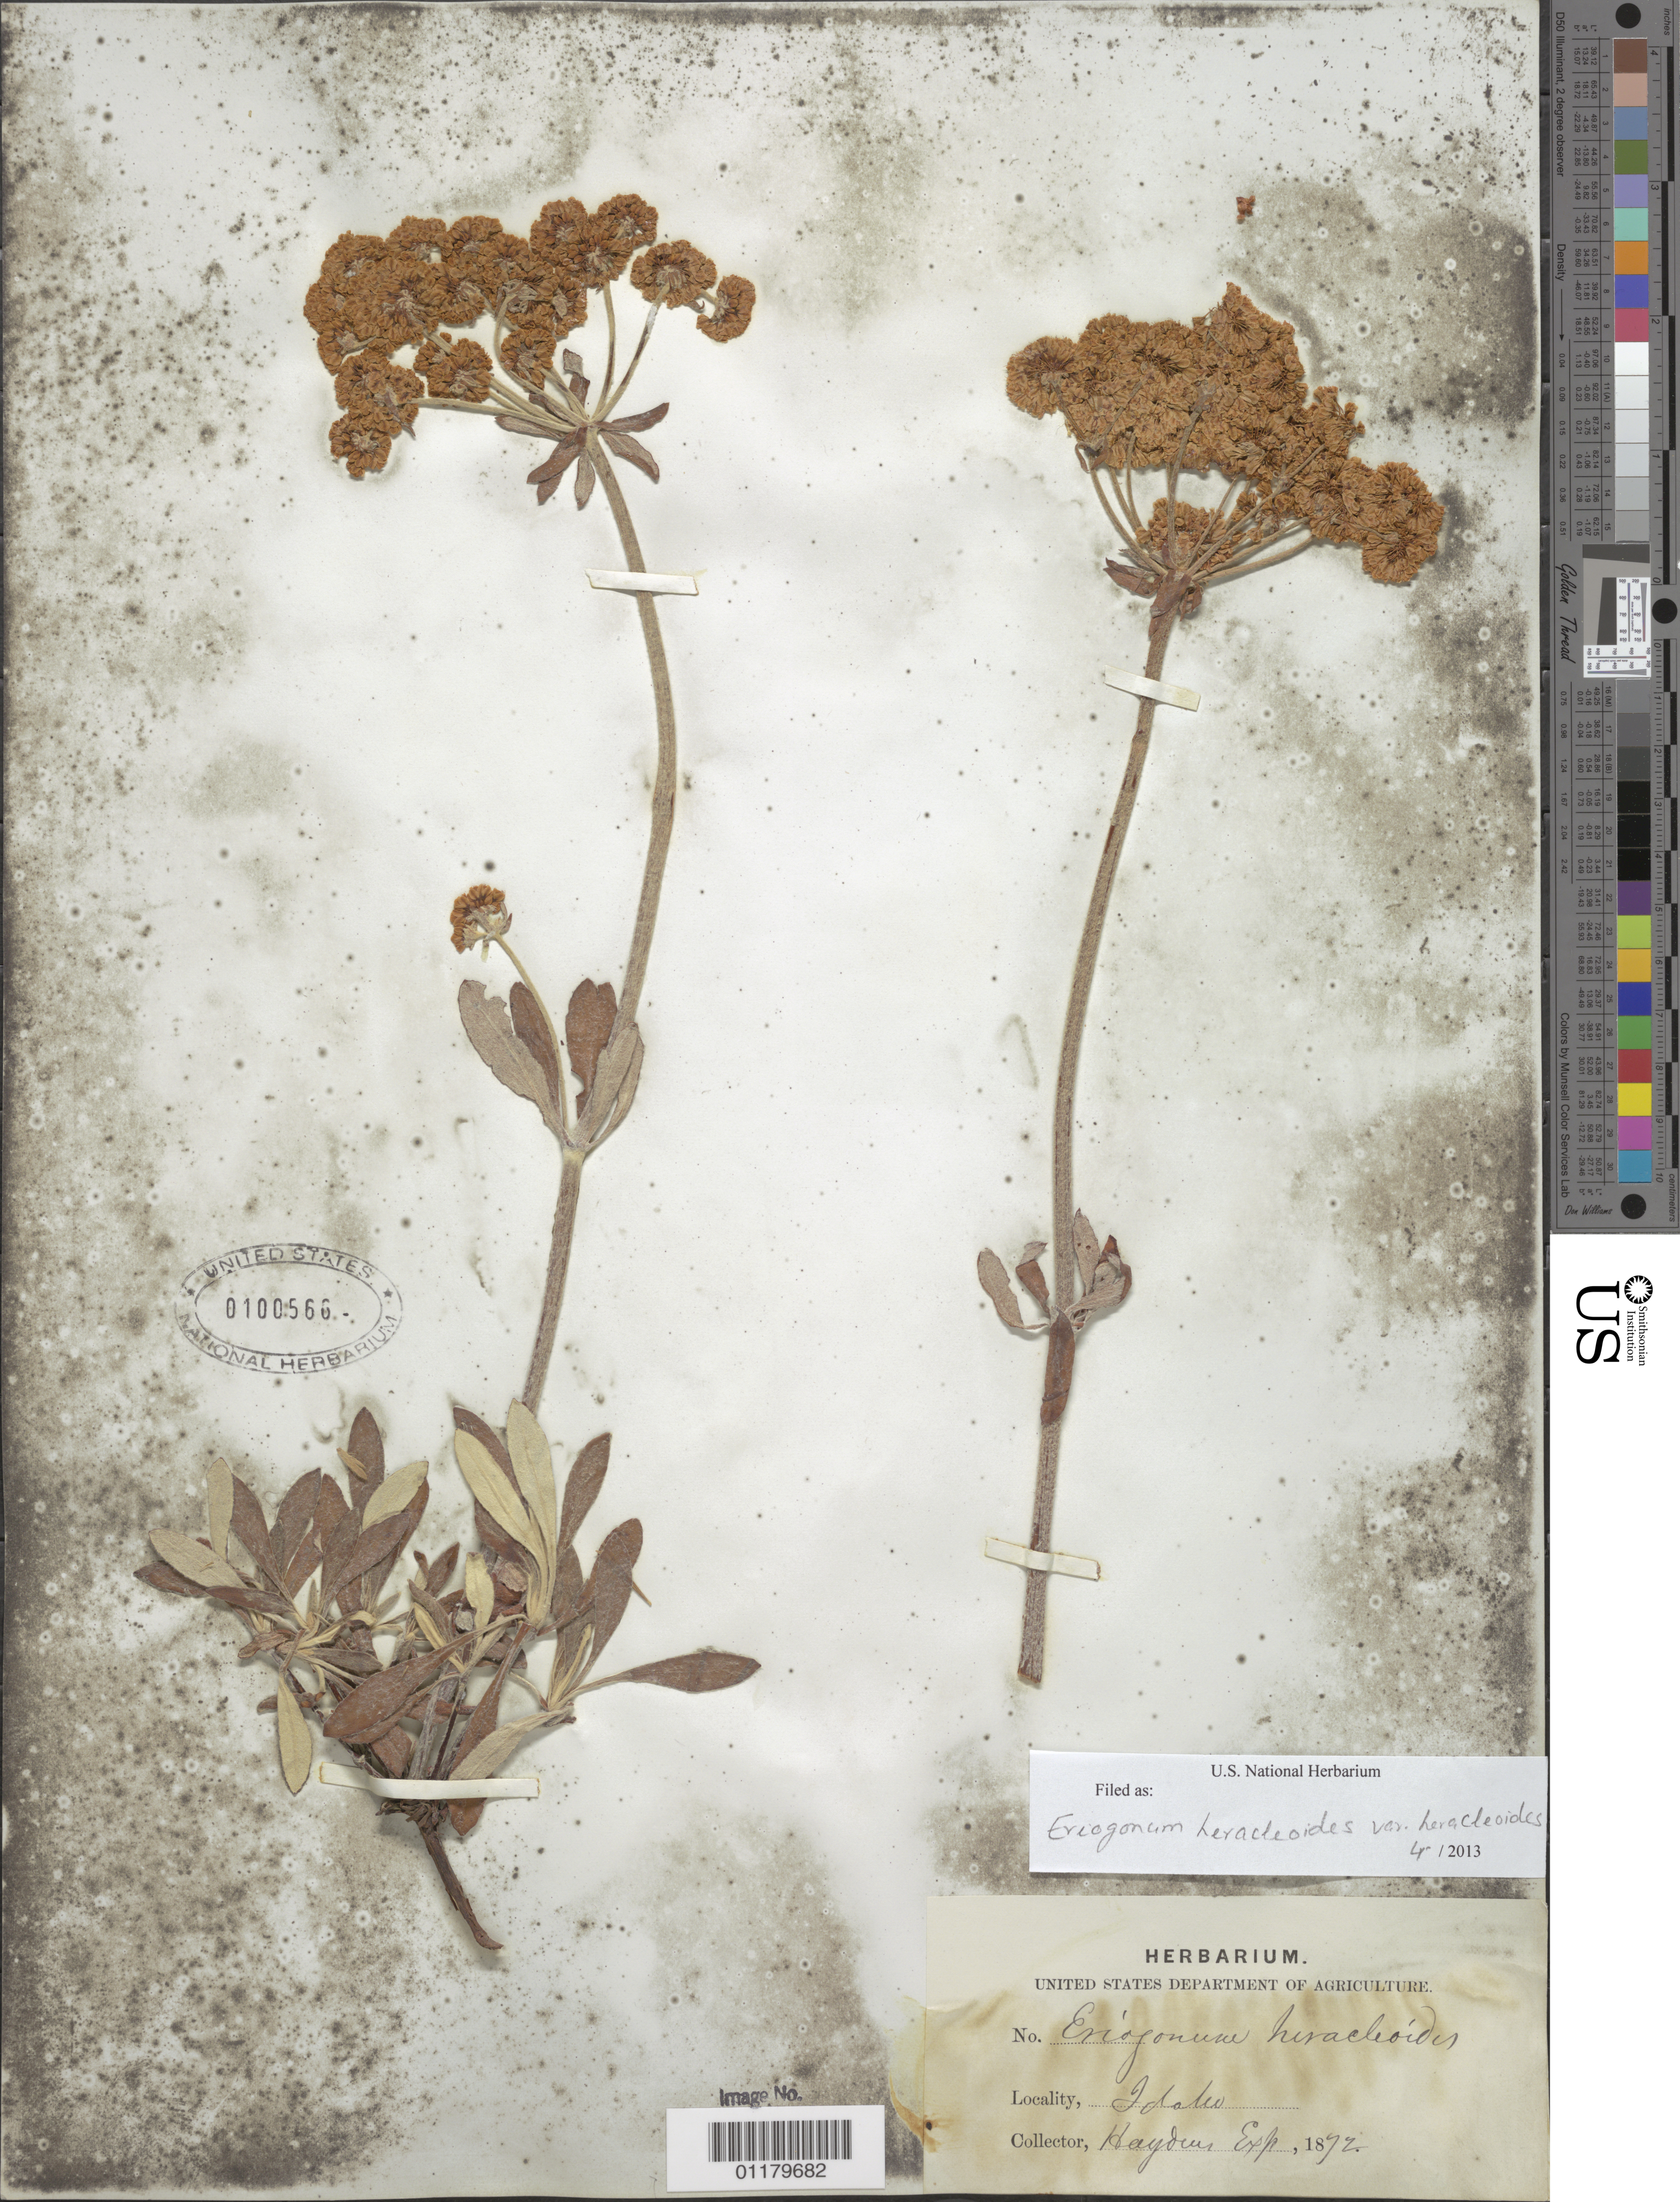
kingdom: Plantae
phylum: Tracheophyta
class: Magnoliopsida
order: Caryophyllales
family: Polygonaceae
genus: Eriogonum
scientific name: Eriogonum heracleoides var. heracleoides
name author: Nutt.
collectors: Hayden Exped.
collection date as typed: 1872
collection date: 1872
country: United States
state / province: Idaho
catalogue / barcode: US 100566